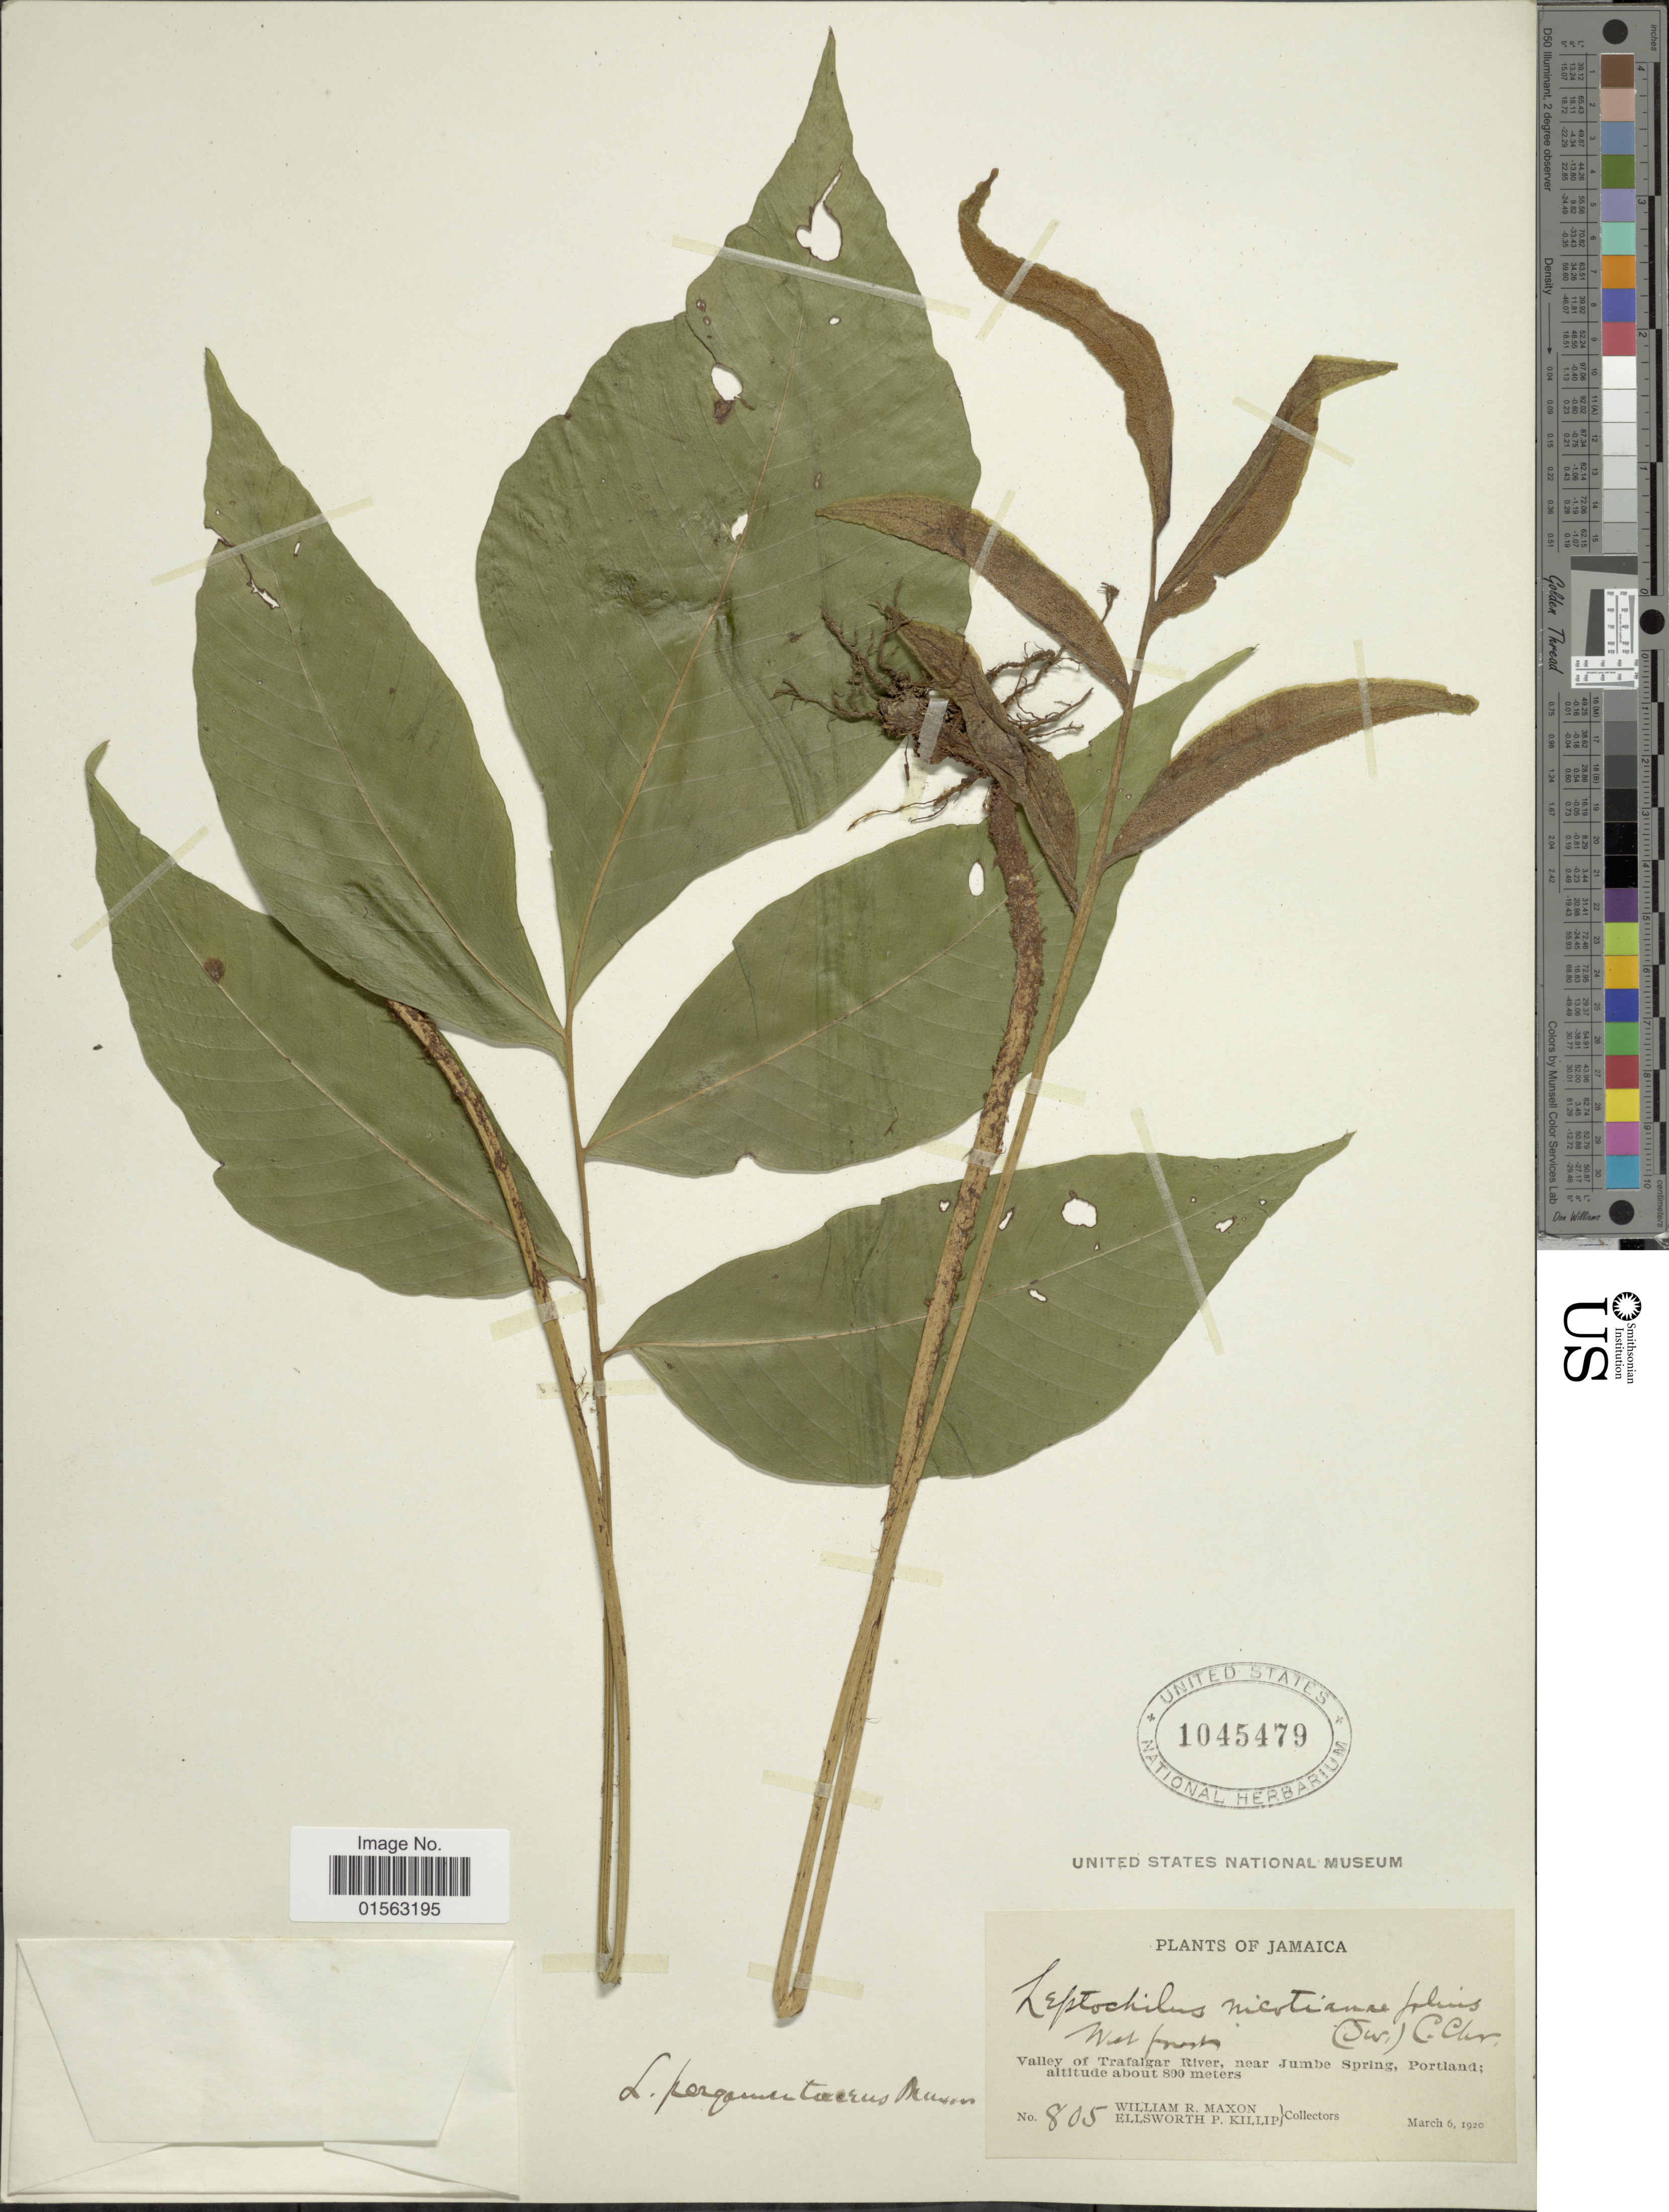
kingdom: Plantae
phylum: Tracheophyta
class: Polypodiopsida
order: Polypodiales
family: Dryopteridaceae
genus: Mickelia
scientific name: Mickelia pergamentacea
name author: (Maxon) R.C. Moran et al.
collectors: W. R. Maxon & E. P. Killip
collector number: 805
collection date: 1920-03-06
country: Jamaica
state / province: Portland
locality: Jamaica, wet forests, Valley of Trafalgar River, near Jumbe Spring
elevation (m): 800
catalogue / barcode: US 1045479